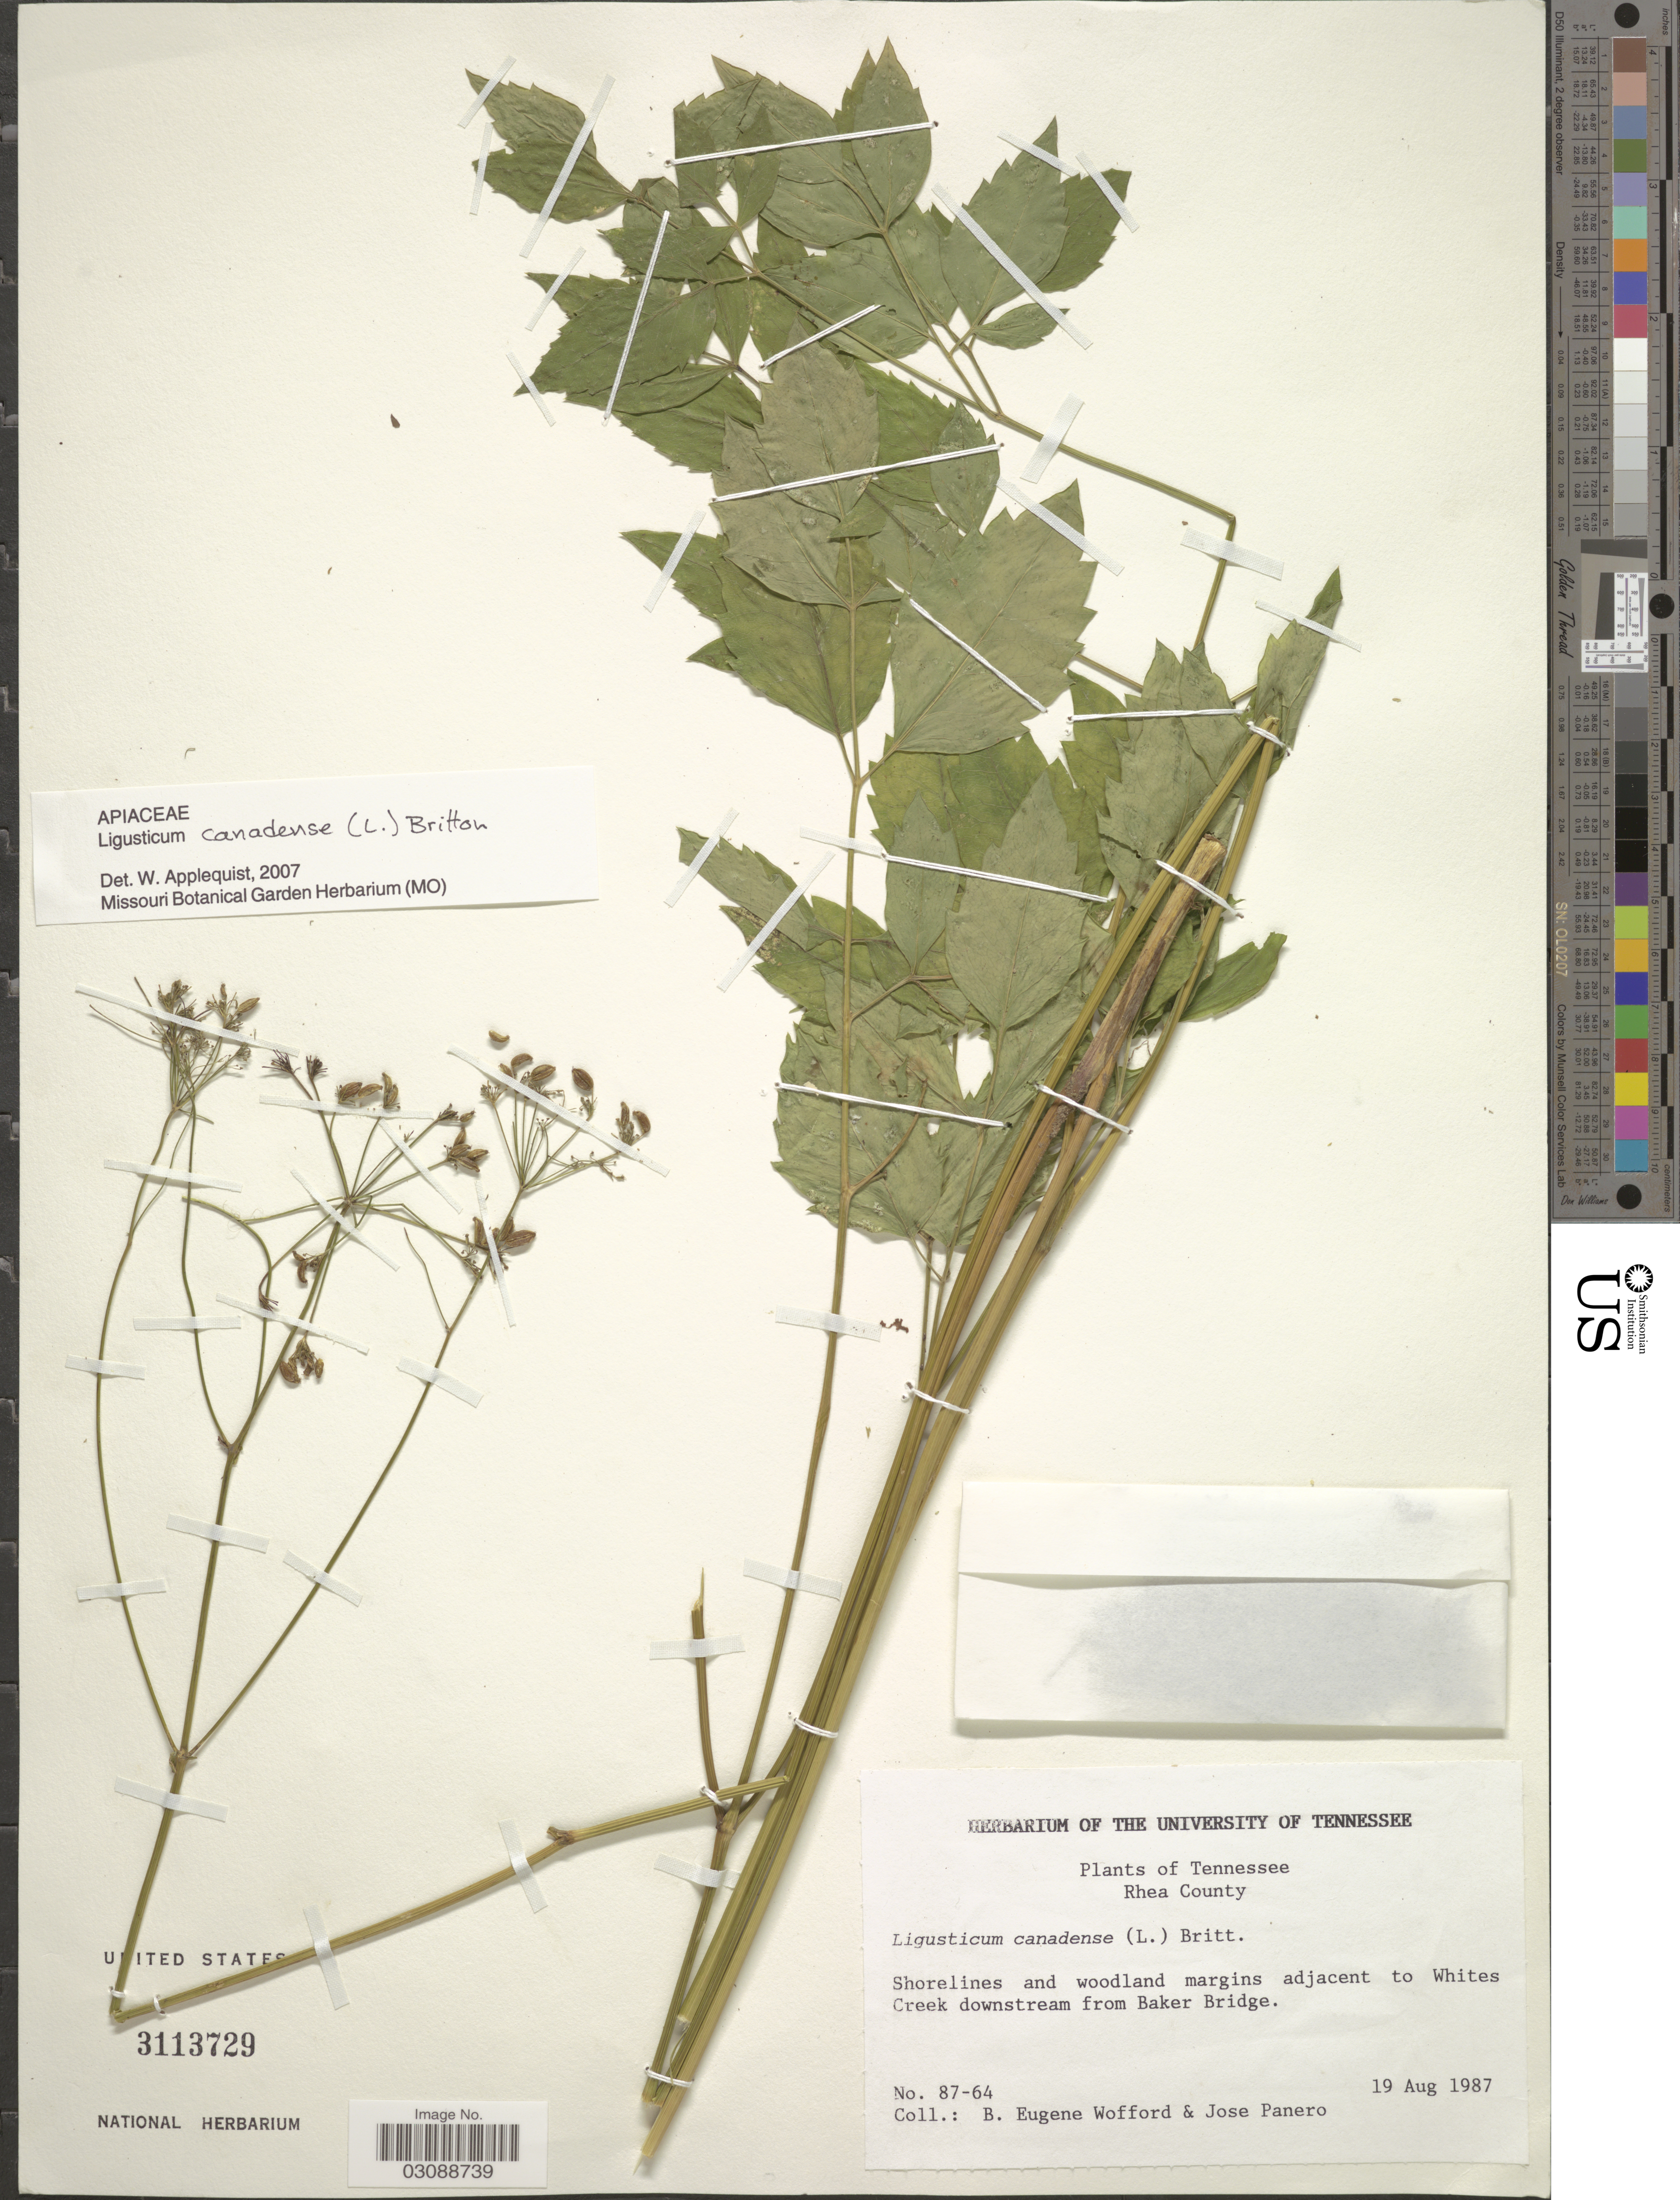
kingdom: Plantae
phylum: Tracheophyta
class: Magnoliopsida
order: Apiales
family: Apiaceae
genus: Ligusticum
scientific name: Ligusticum canadense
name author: (L.) Britton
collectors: B. Wofford & J. L. Panero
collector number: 87-64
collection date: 1987-08-19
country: United States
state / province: Tennessee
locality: Rhea County. Shorelines and woodland margins adjacent to Whites Creek downstream from Baker Bridge.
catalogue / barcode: US 3113729